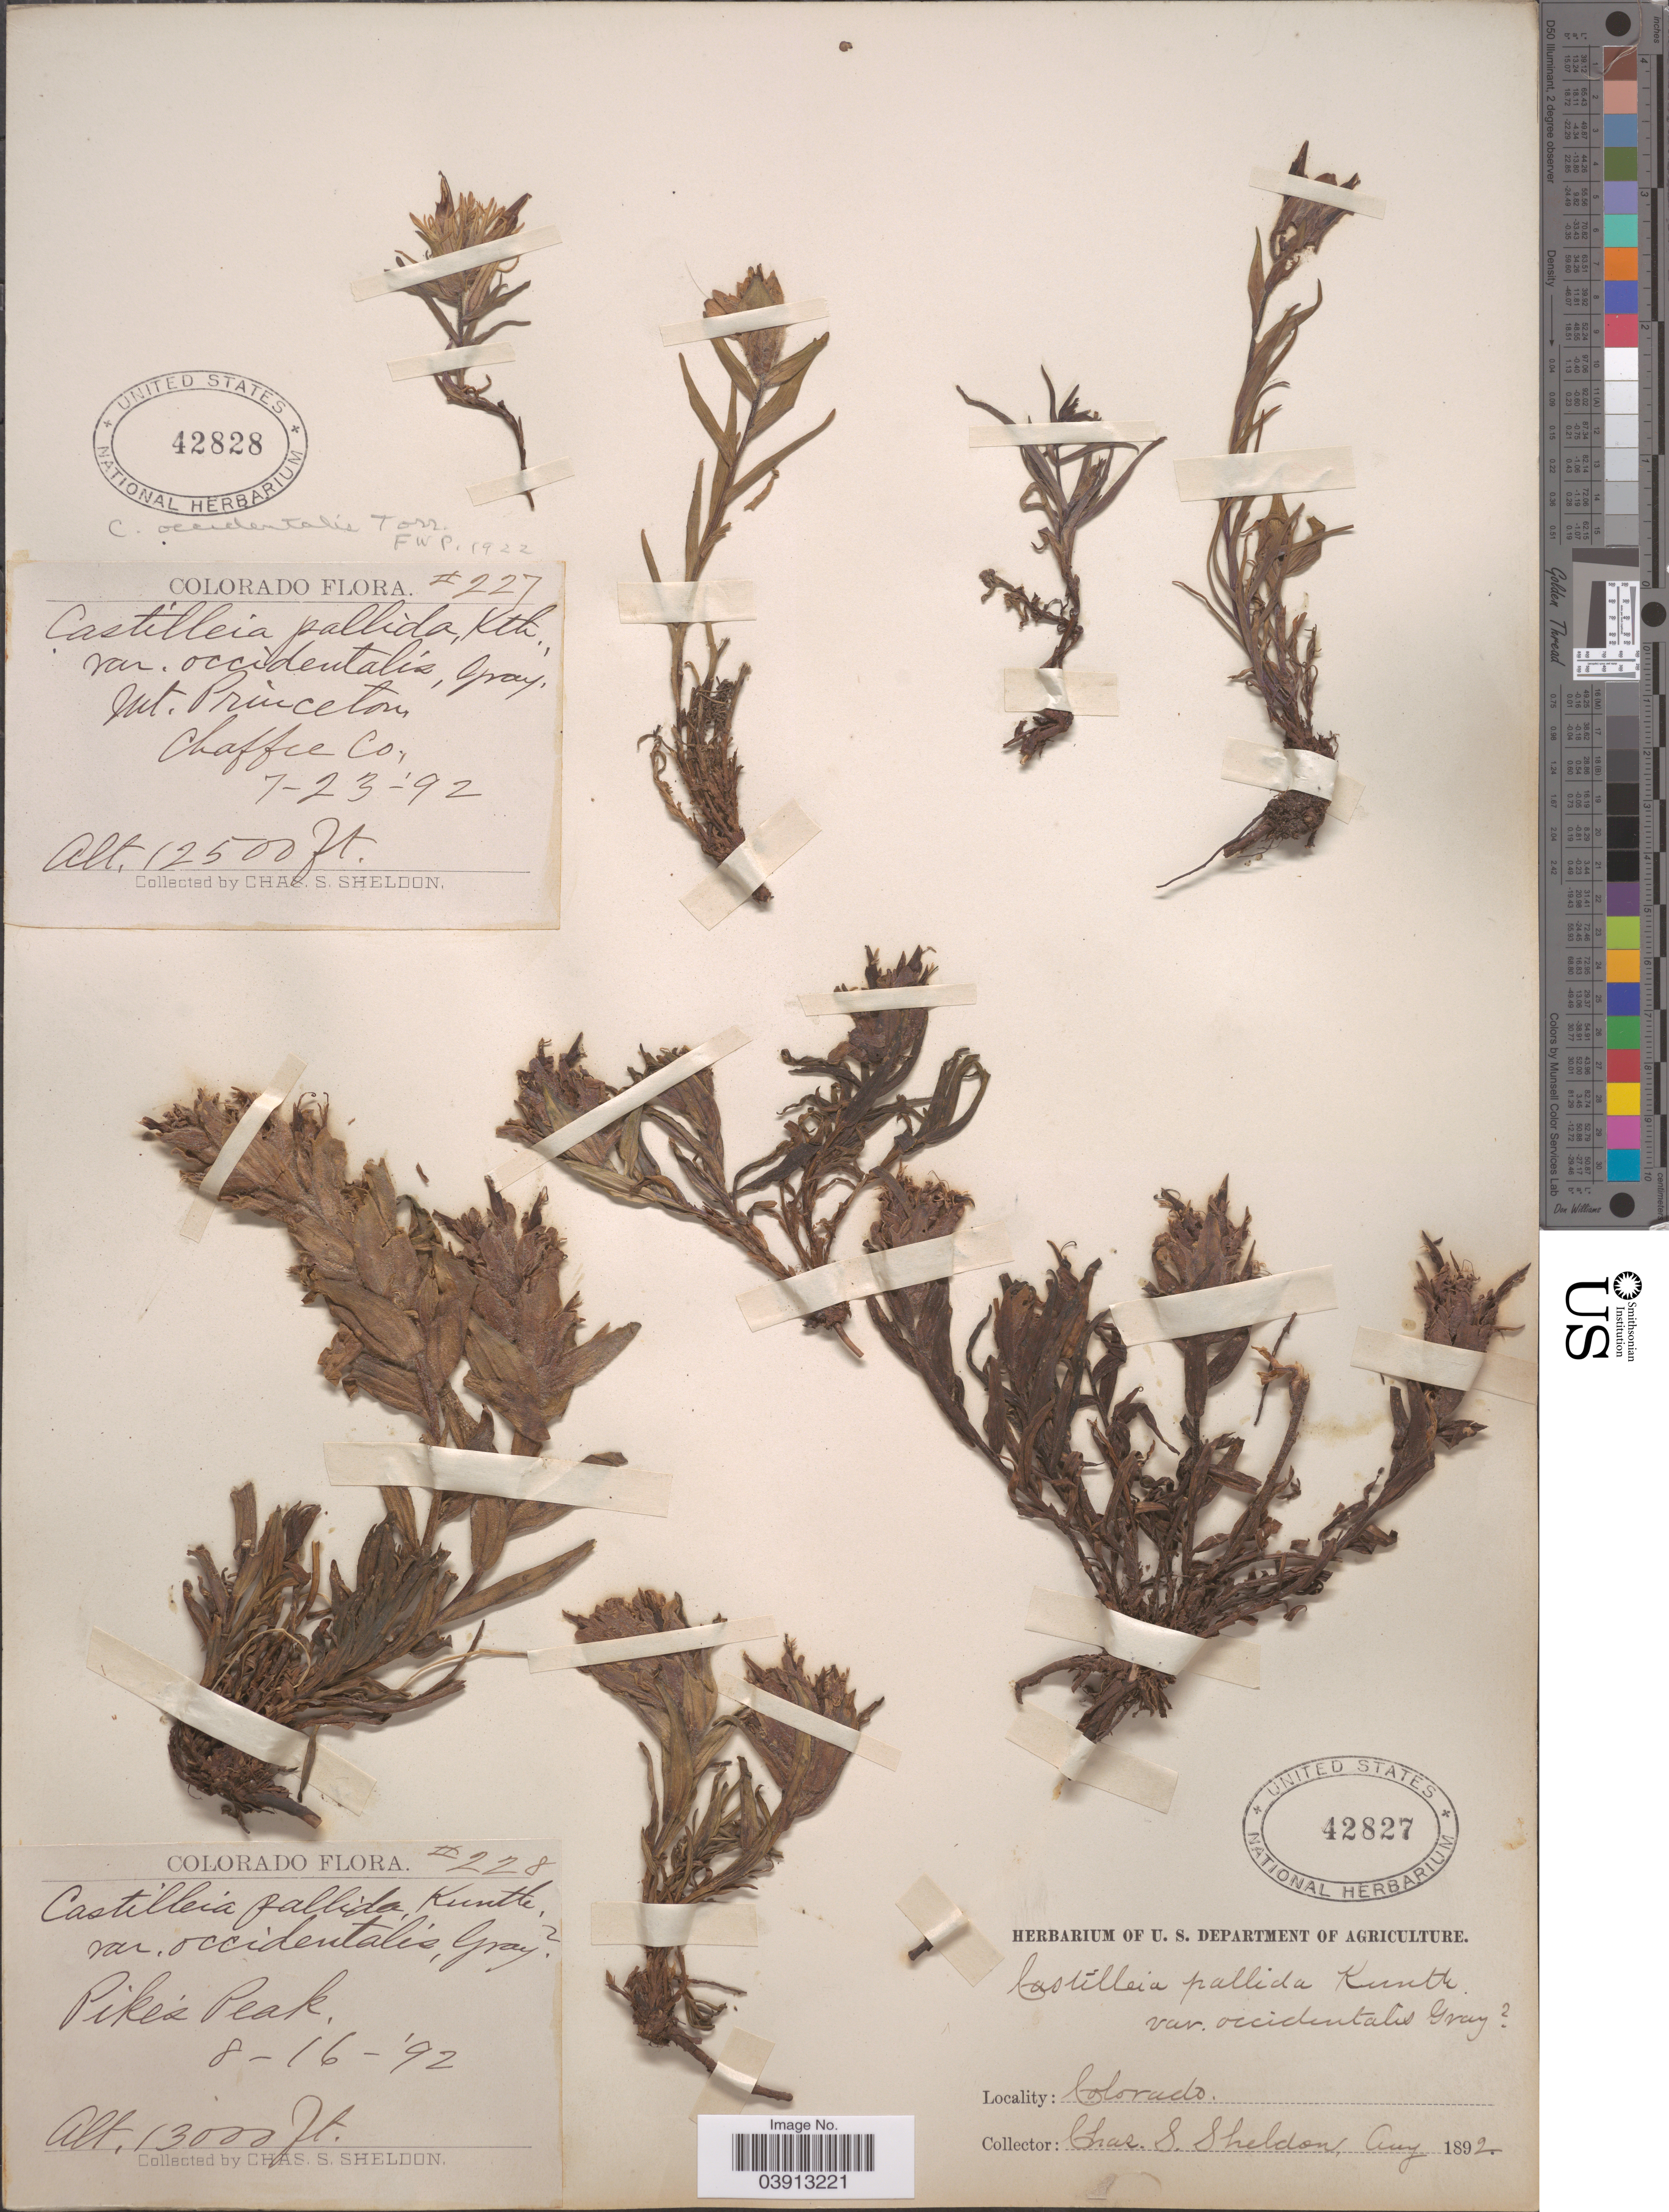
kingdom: Plantae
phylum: Tracheophyta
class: Magnoliopsida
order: Lamiales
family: Orobanchaceae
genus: Castilleja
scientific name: Castilleja occidentalis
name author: Torr.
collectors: C. S. Sheldon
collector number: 227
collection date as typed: Transcribed d/m/y: 23/7/92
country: United States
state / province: Colorado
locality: Mt. Princeton, Chaffee Co.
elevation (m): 3810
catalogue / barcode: US 42828-2